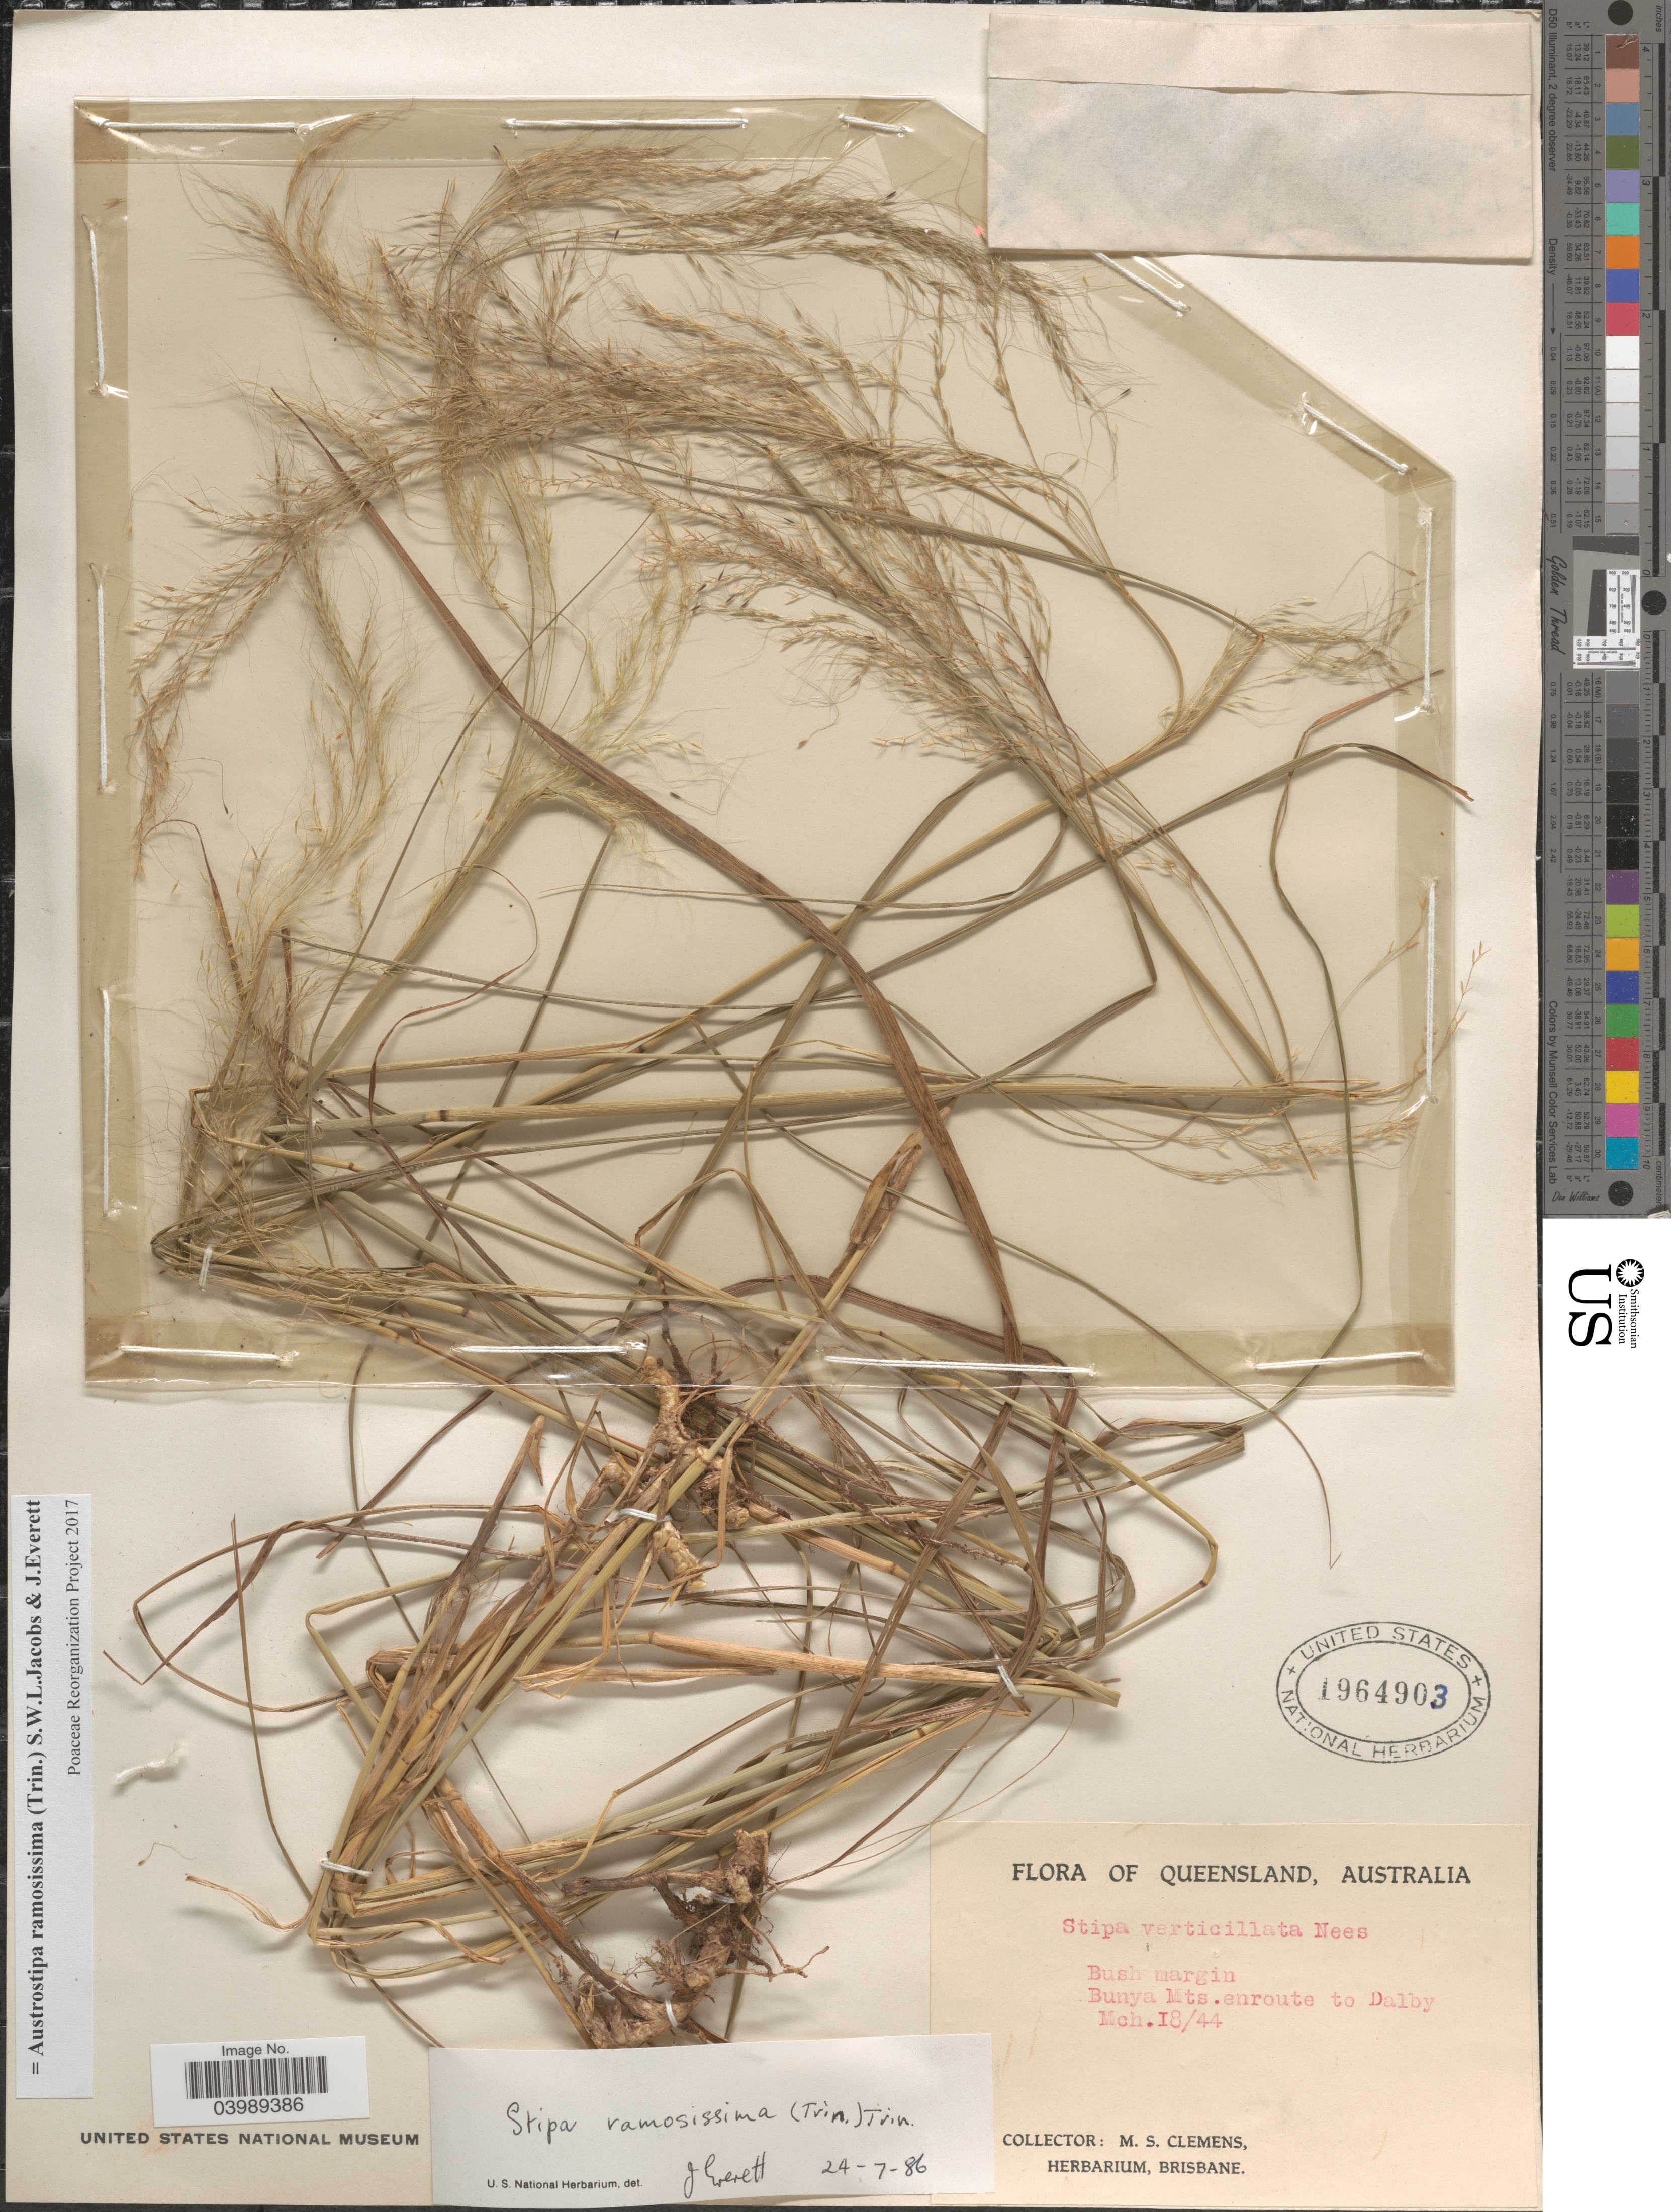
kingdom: Plantae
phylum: Tracheophyta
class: Liliopsida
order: Poales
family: Poaceae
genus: Austrostipa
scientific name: Austrostipa ramosissima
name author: (Trin.) S.W.L. Jacobs & J. Everett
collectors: M. S. Clemens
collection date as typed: Transcribed d/m/y: 18/3/44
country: Australia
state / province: Queensland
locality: Bunya Mts.enroute to Dalby.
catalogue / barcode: US 1964903